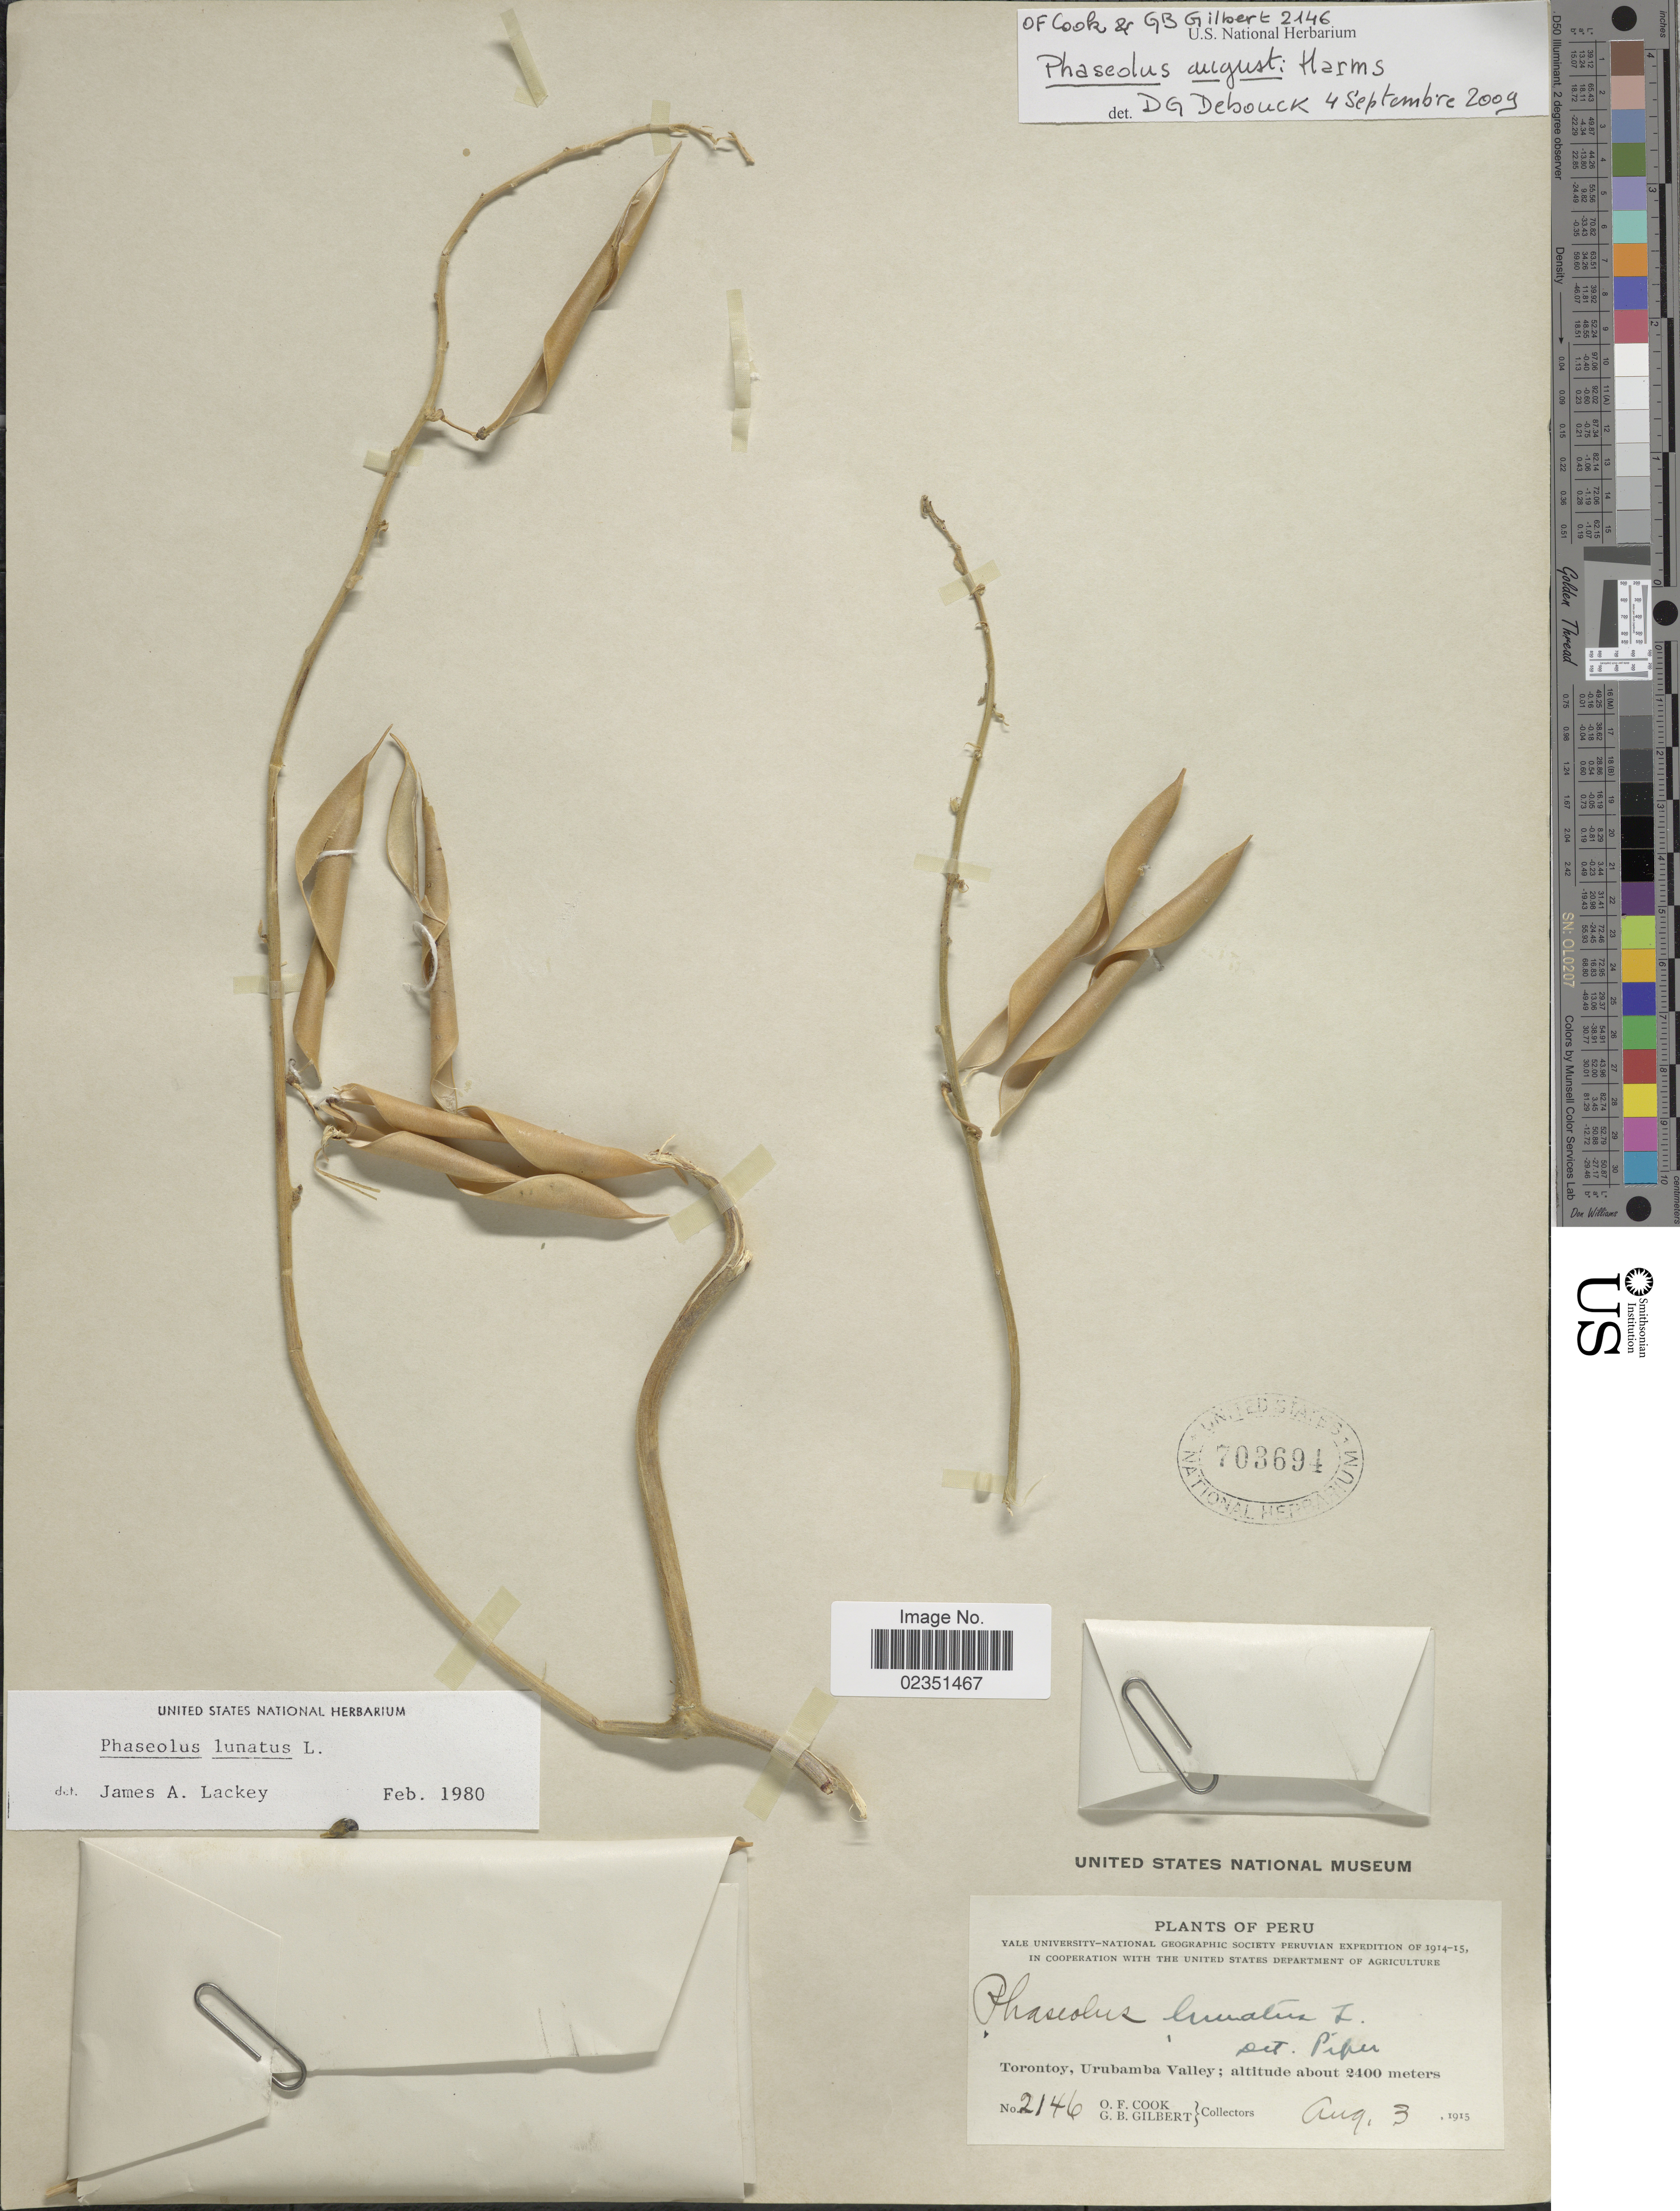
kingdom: Plantae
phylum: Tracheophyta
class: Magnoliopsida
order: Fabales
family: Fabaceae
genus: Phaseolus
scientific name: Phaseolus augusti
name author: Harms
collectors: O. F. Cook & G. B. Gilbert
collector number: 2146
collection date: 1915-08-03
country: Peru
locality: Torontoy, Urubamba Valley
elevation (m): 2400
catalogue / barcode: US 703694